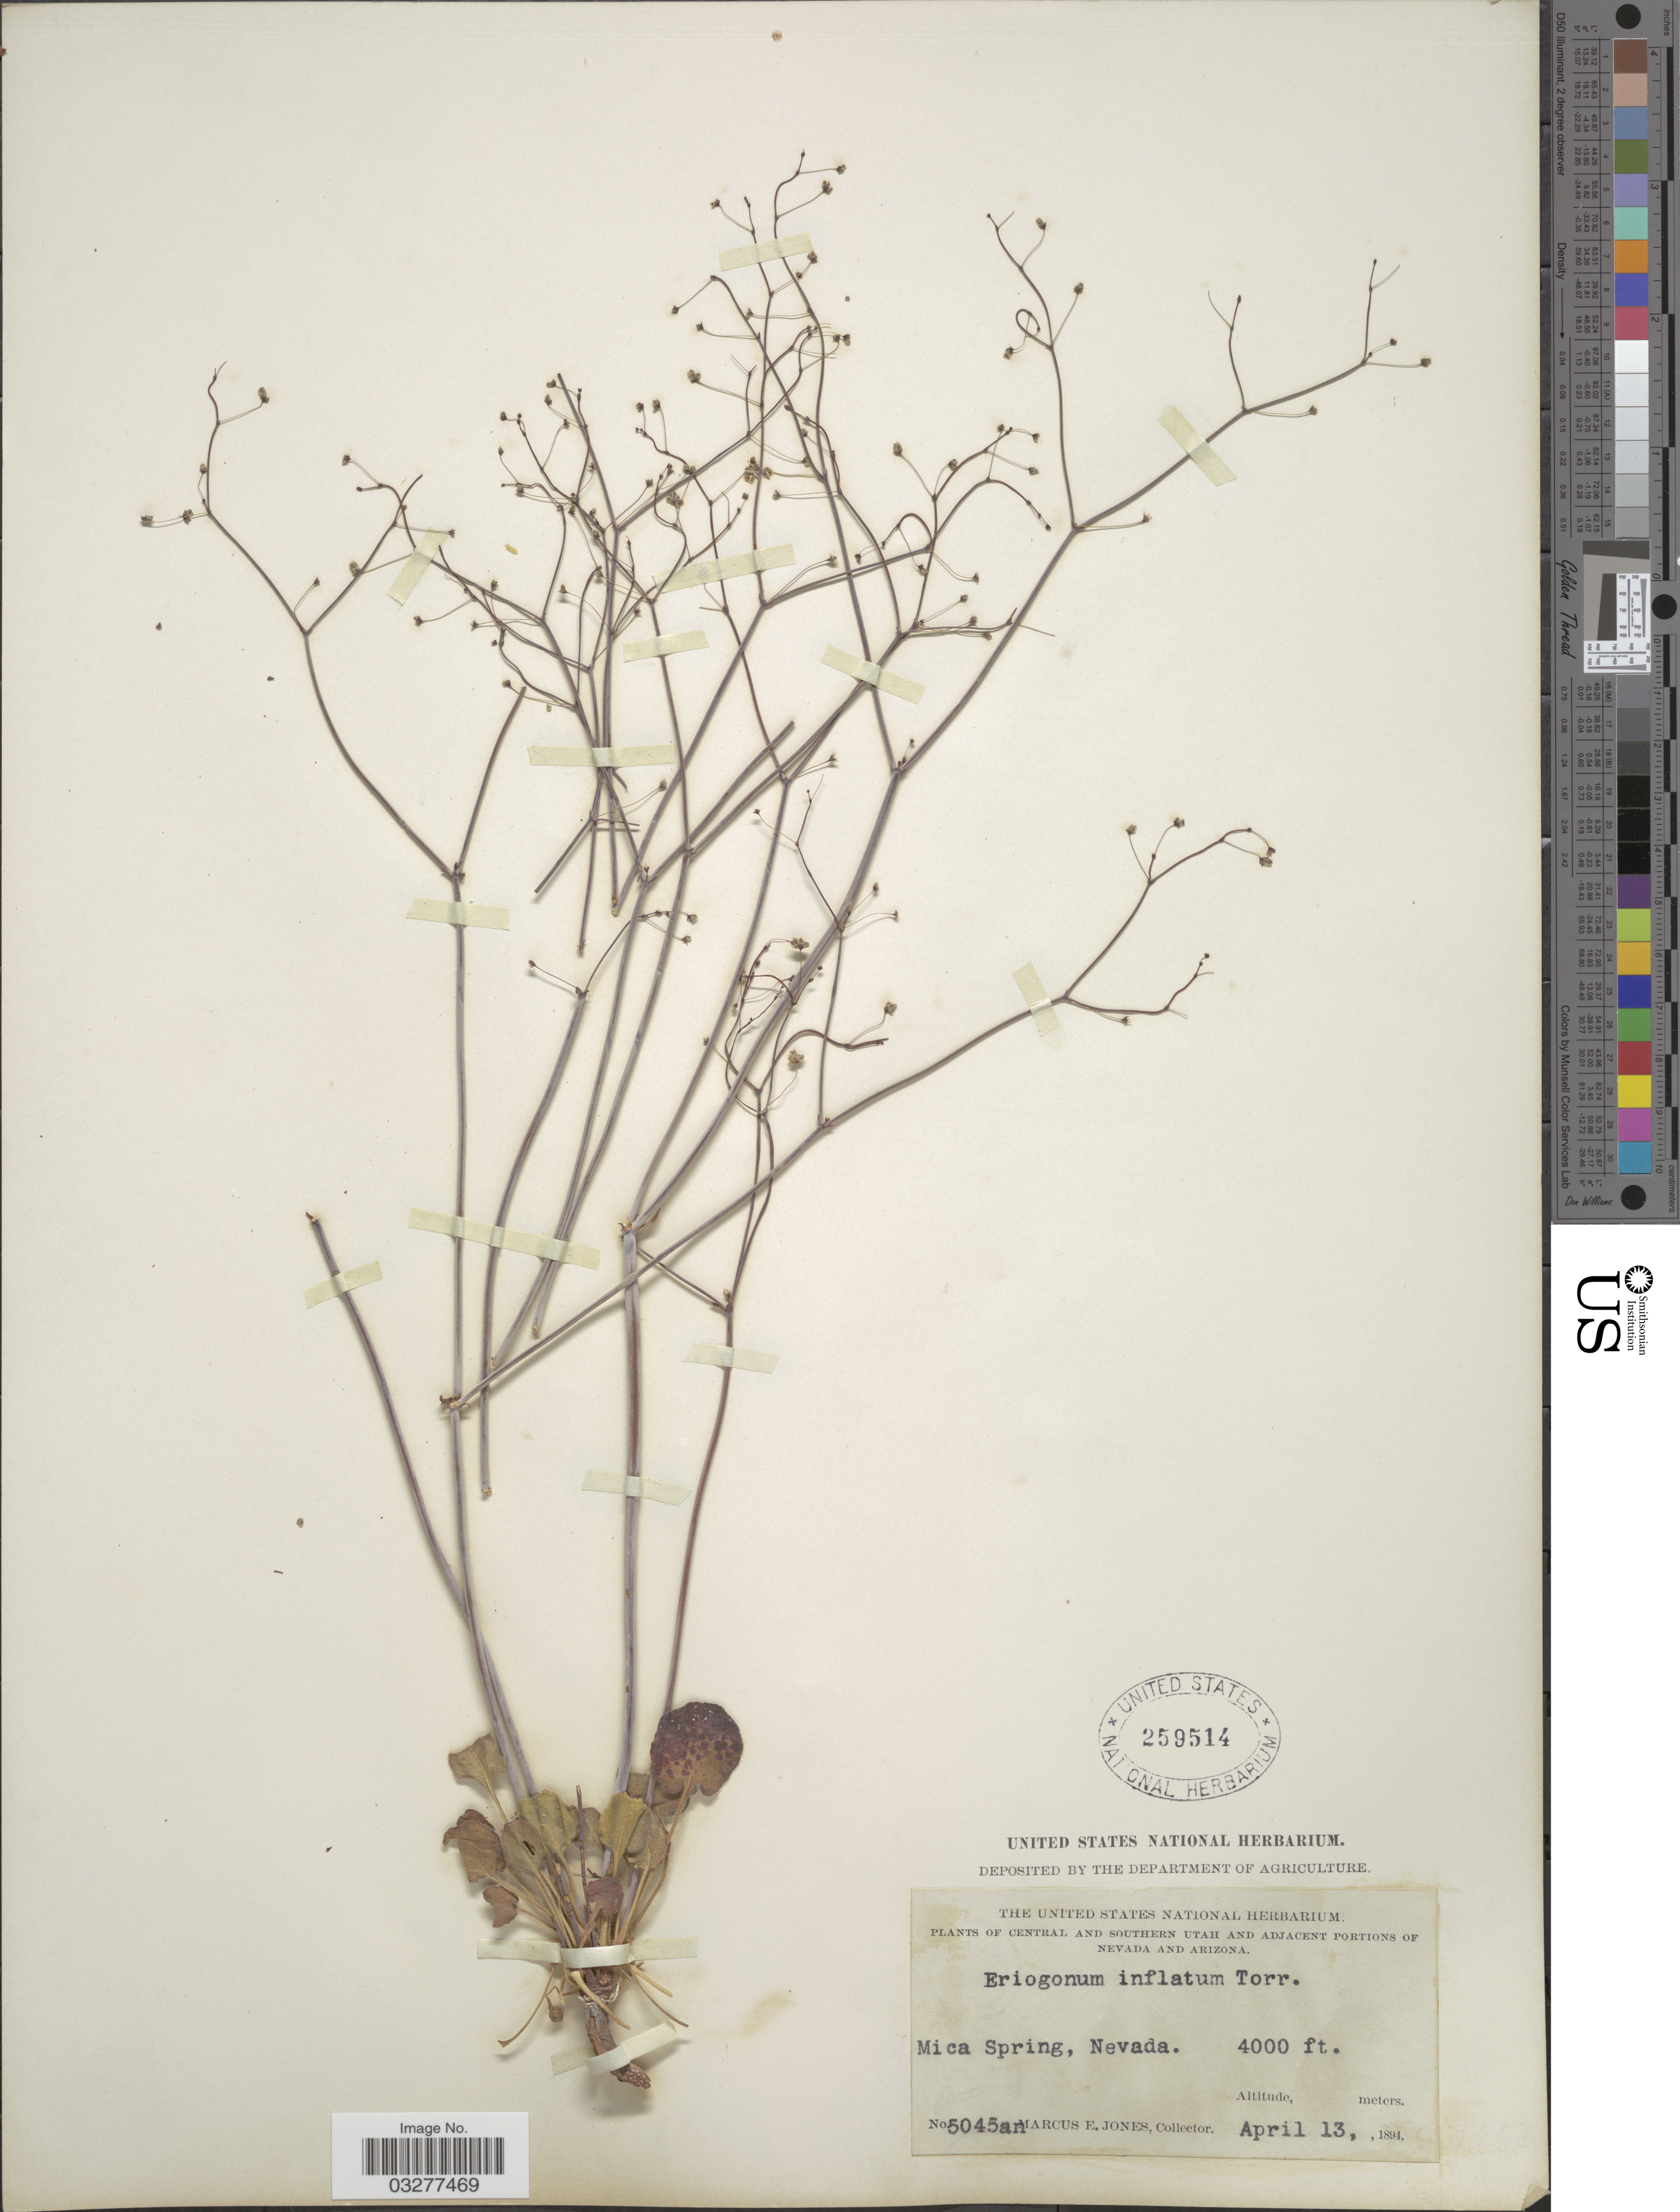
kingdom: Plantae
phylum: Tracheophyta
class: Magnoliopsida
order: Caryophyllales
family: Polygonaceae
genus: Eriogonum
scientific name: Eriogonum inflatum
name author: Torr. & Frém.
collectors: M. E. Jones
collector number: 5045an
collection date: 1894-04-13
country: United States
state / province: Nevada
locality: Mica Spring.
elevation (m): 1219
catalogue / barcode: US 259514